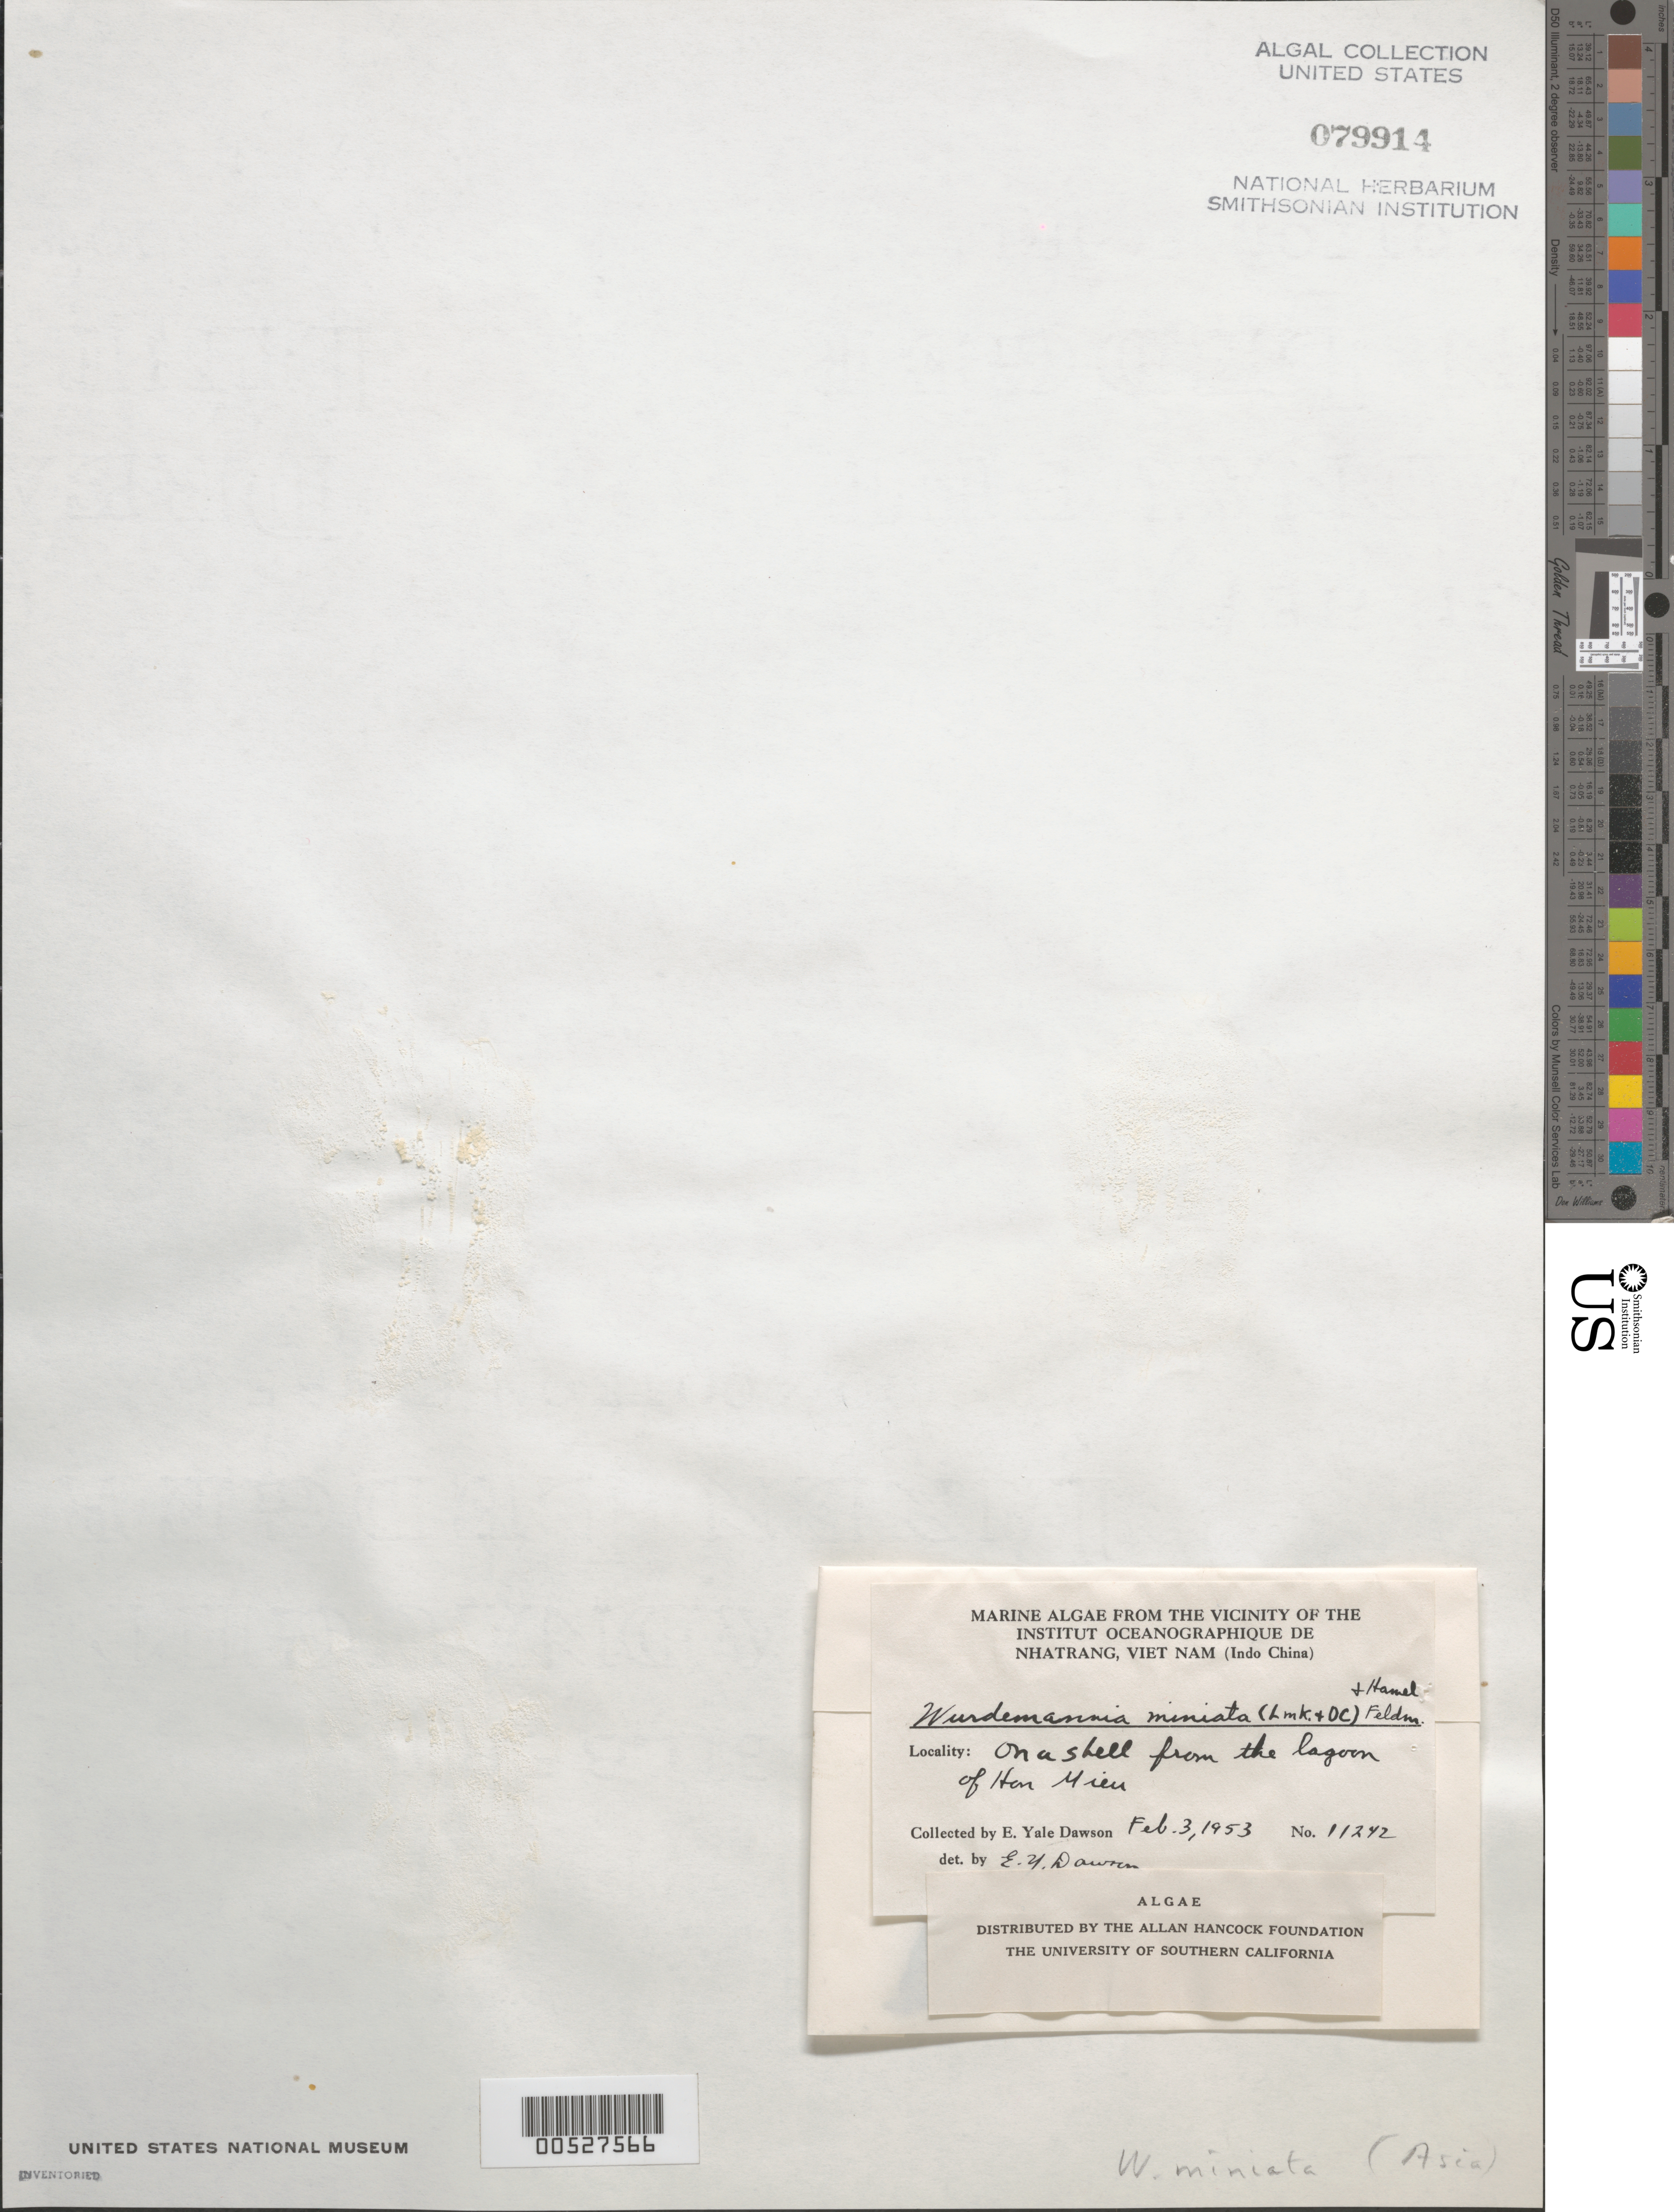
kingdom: Plantae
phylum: Rhodophyta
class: Florideophyceae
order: Gigartinales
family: Solieriaceae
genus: Wurdemannia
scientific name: Wurdemannia miniata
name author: (Spreng.) Feldmann & G. Hamel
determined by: Dawson, E. Y.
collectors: E. Y. Dawson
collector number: EYD 11242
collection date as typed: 03 Feb 1953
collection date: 1953-02-03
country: Vietnam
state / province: Phu Khanh Province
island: Hon Mieu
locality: Lagoon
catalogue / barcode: US 79914